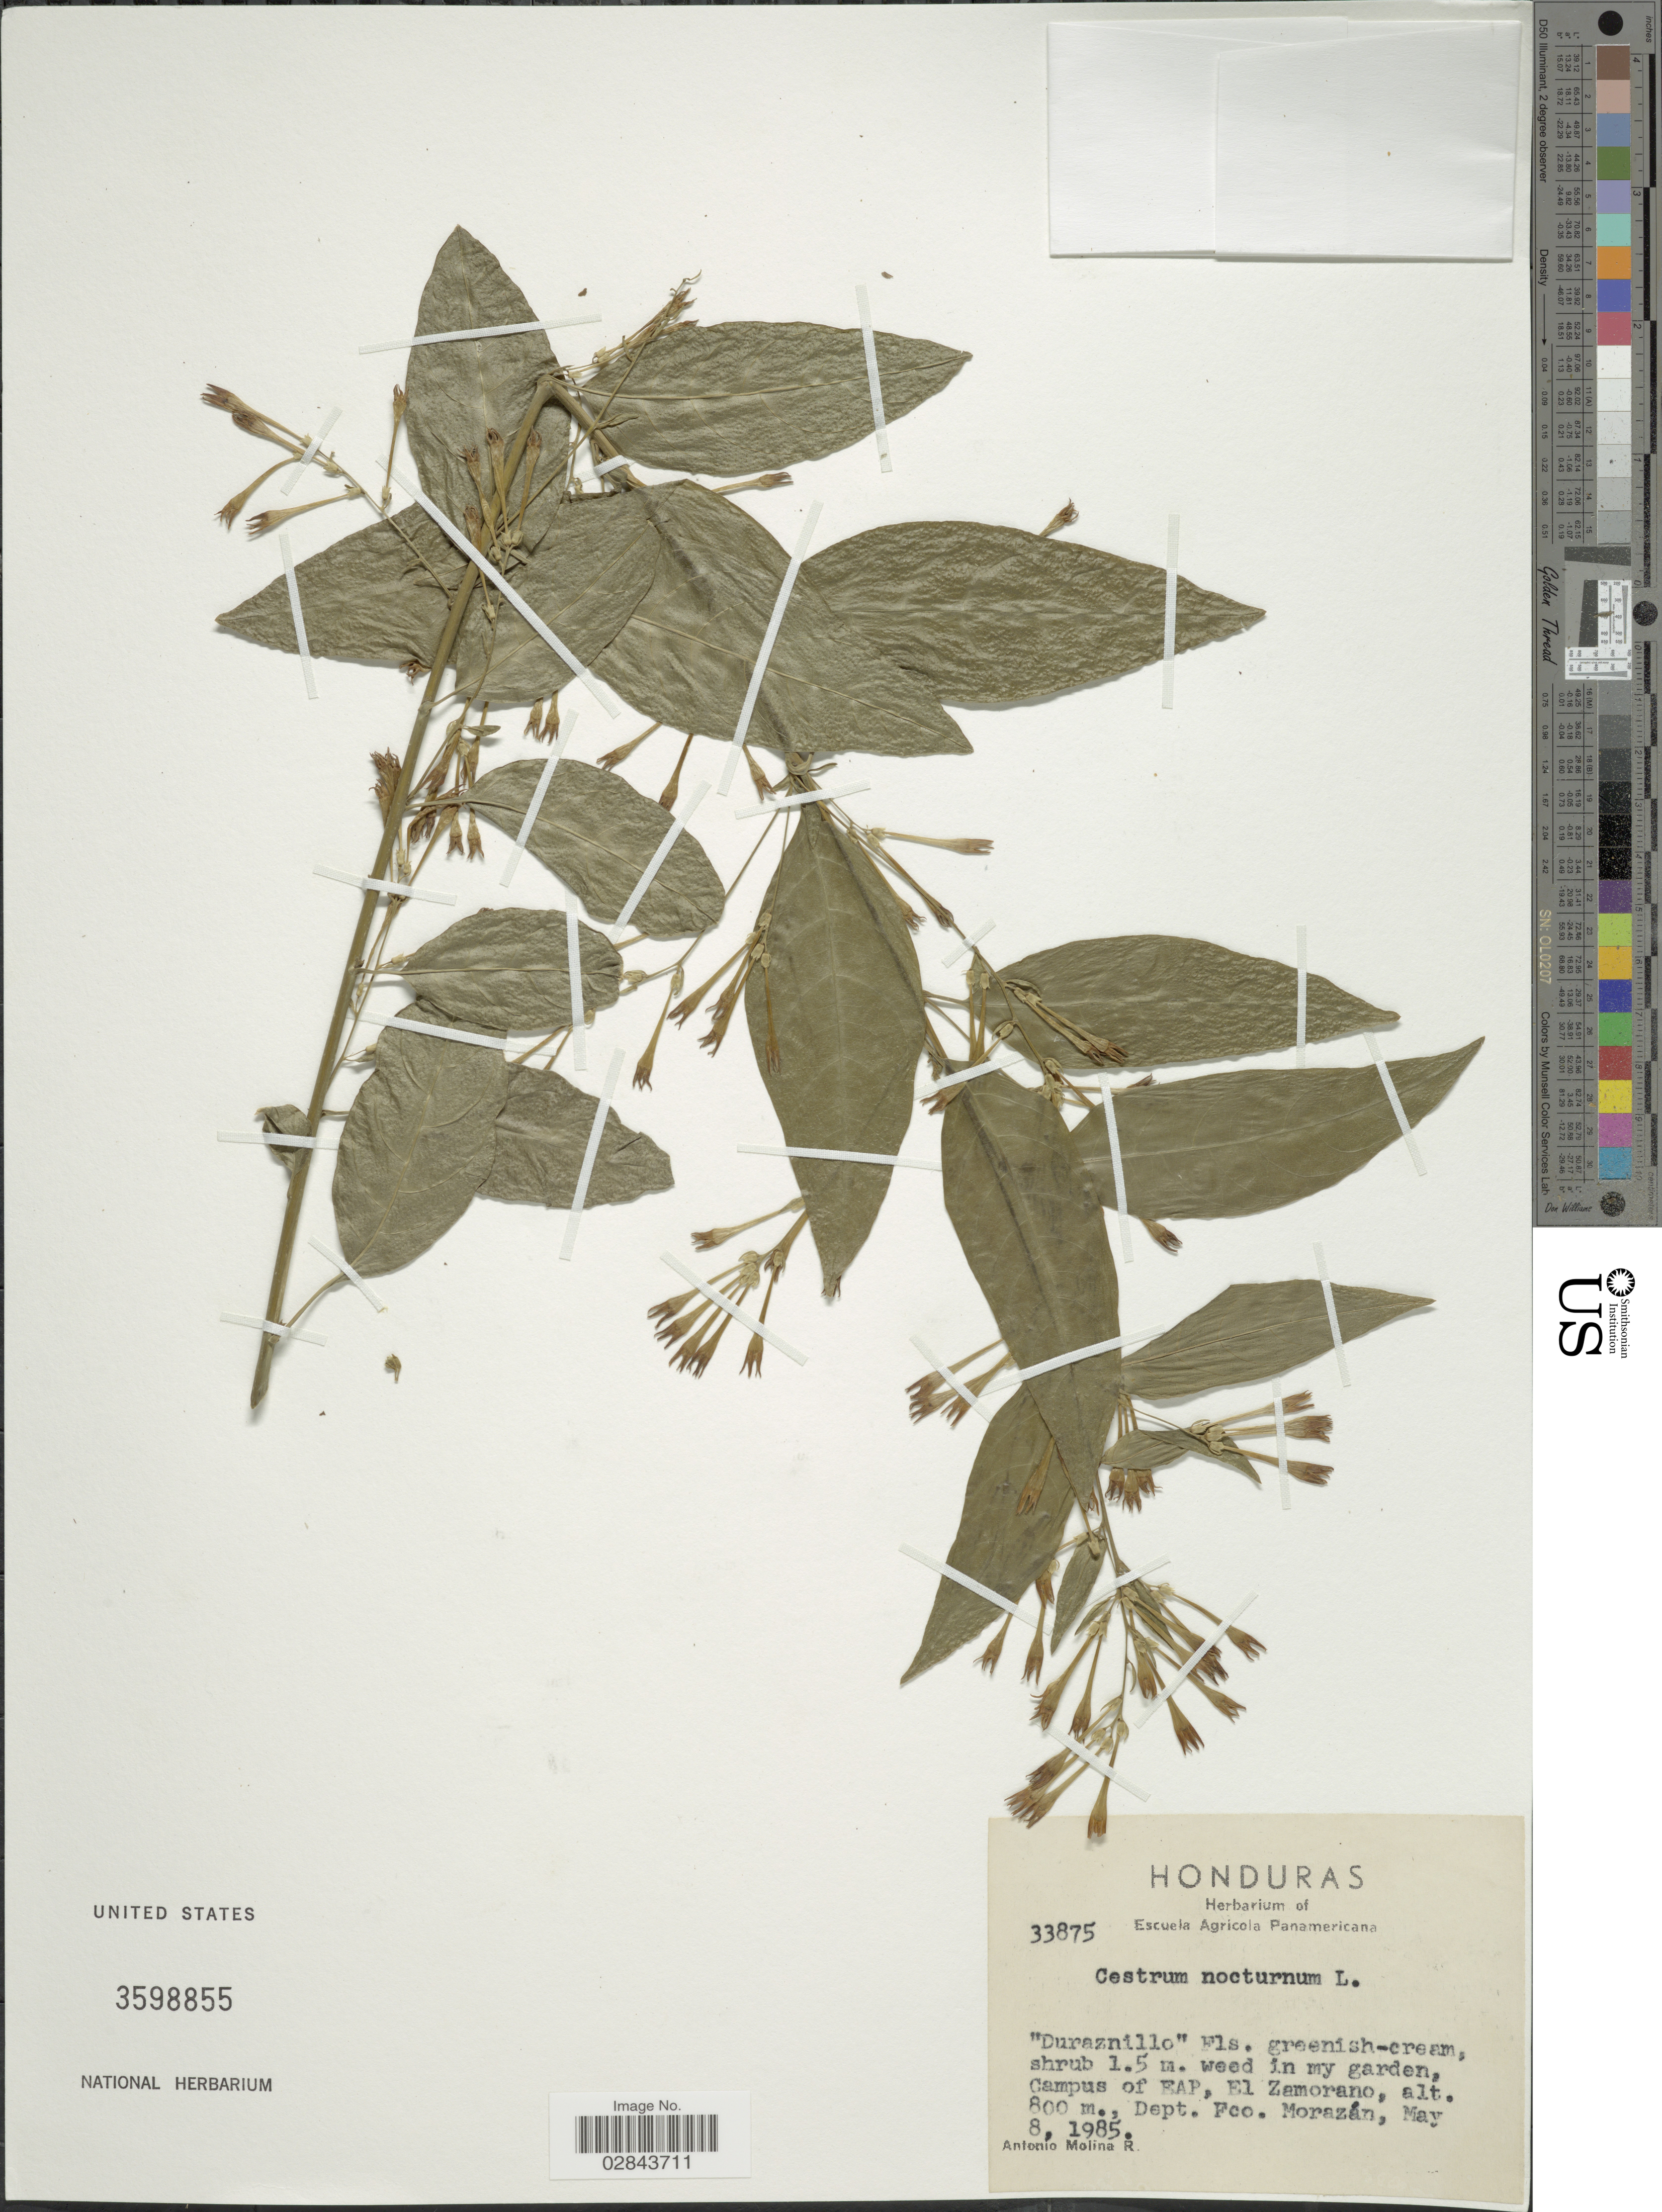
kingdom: Plantae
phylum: Tracheophyta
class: Magnoliopsida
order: Solanales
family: Solanaceae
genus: Cestrum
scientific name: Cestrum nocturnum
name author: L.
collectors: A. Molina R.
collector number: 33875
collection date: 1985-05-08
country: Honduras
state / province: Fco. Morazán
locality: Campus of EAP, El Zamorano, Dept. Fco. Morazán.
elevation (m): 800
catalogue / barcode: US 3598855